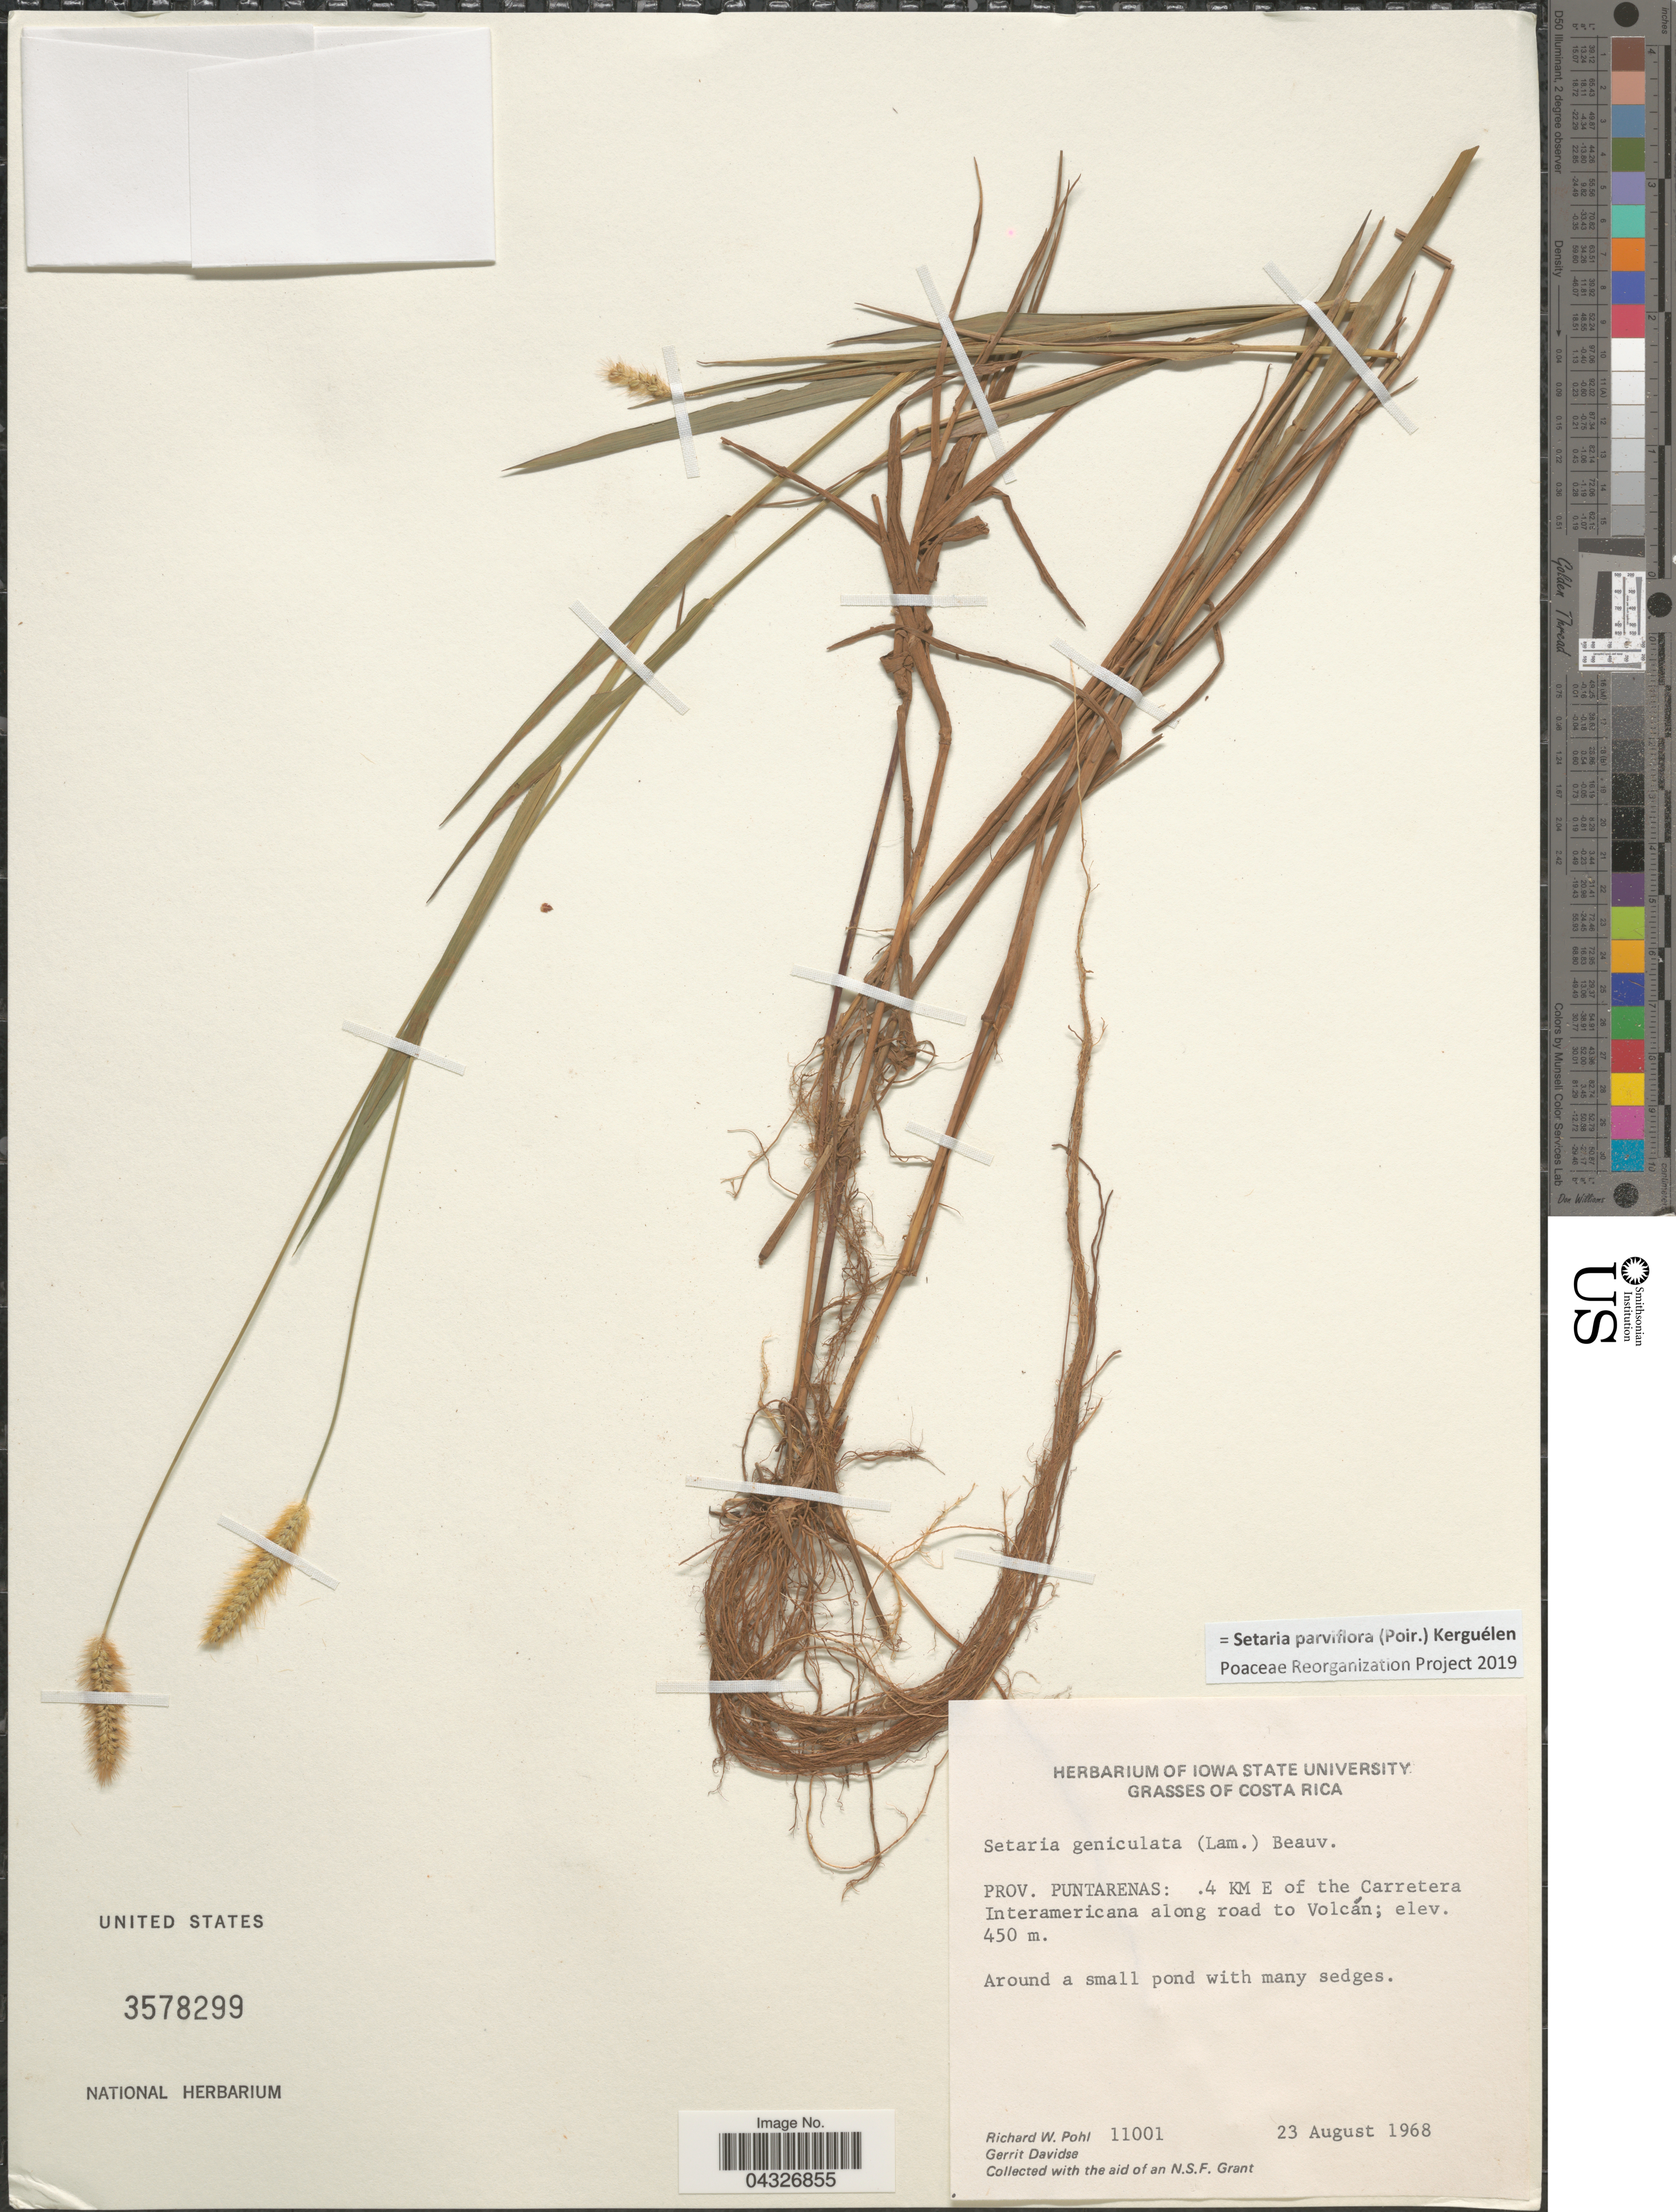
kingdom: Plantae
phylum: Tracheophyta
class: Liliopsida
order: Poales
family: Poaceae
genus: Setaria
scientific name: Setaria parviflora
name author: (Poir.) Kerguélen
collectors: R. W. Pohl & G. Davidse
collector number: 11001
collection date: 1968-08-23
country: Costa Rica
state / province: Puntarenas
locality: .4 KM E of the Carretera Interamericana along road to Volcán.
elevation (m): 450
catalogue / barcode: US 3578299